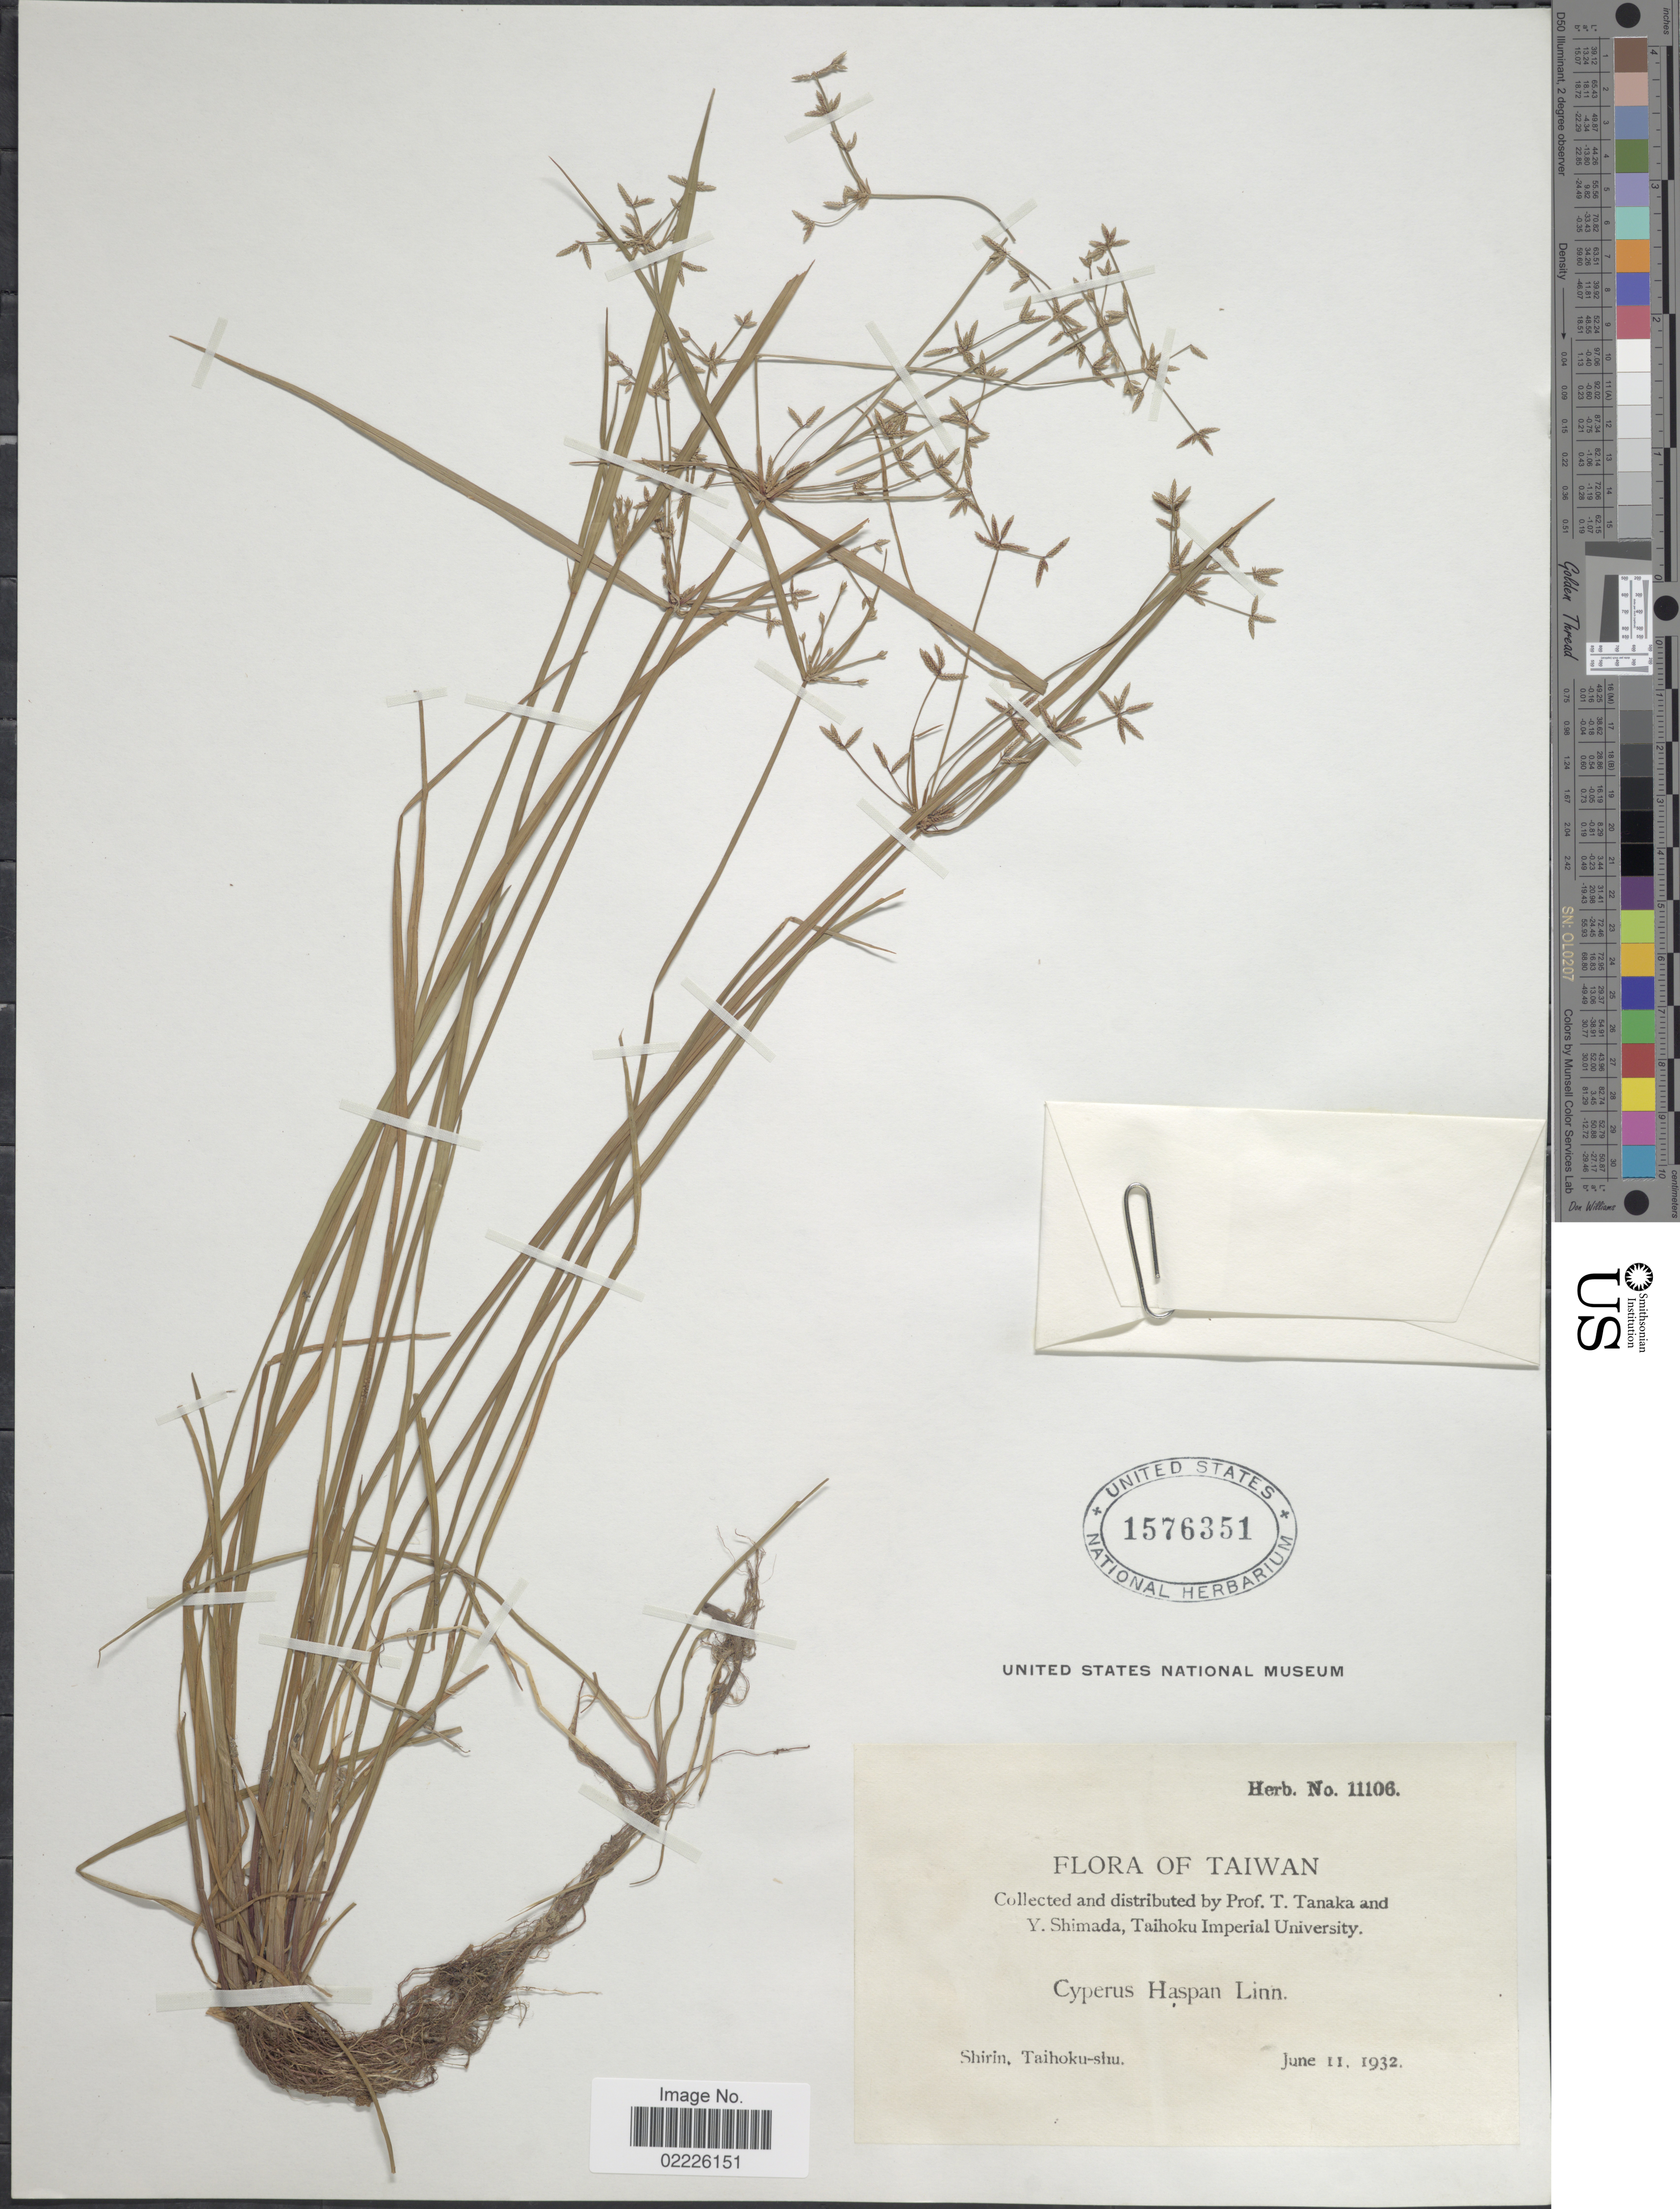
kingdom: Plantae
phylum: Tracheophyta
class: Liliopsida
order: Poales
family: Cyperaceae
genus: Cyperus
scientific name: Cyperus haspan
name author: L.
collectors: T. Tanaka & Y. Shimada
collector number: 11106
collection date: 1932-06-11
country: Taiwan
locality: Shirin, Taihoku-shu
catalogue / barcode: US 1576351